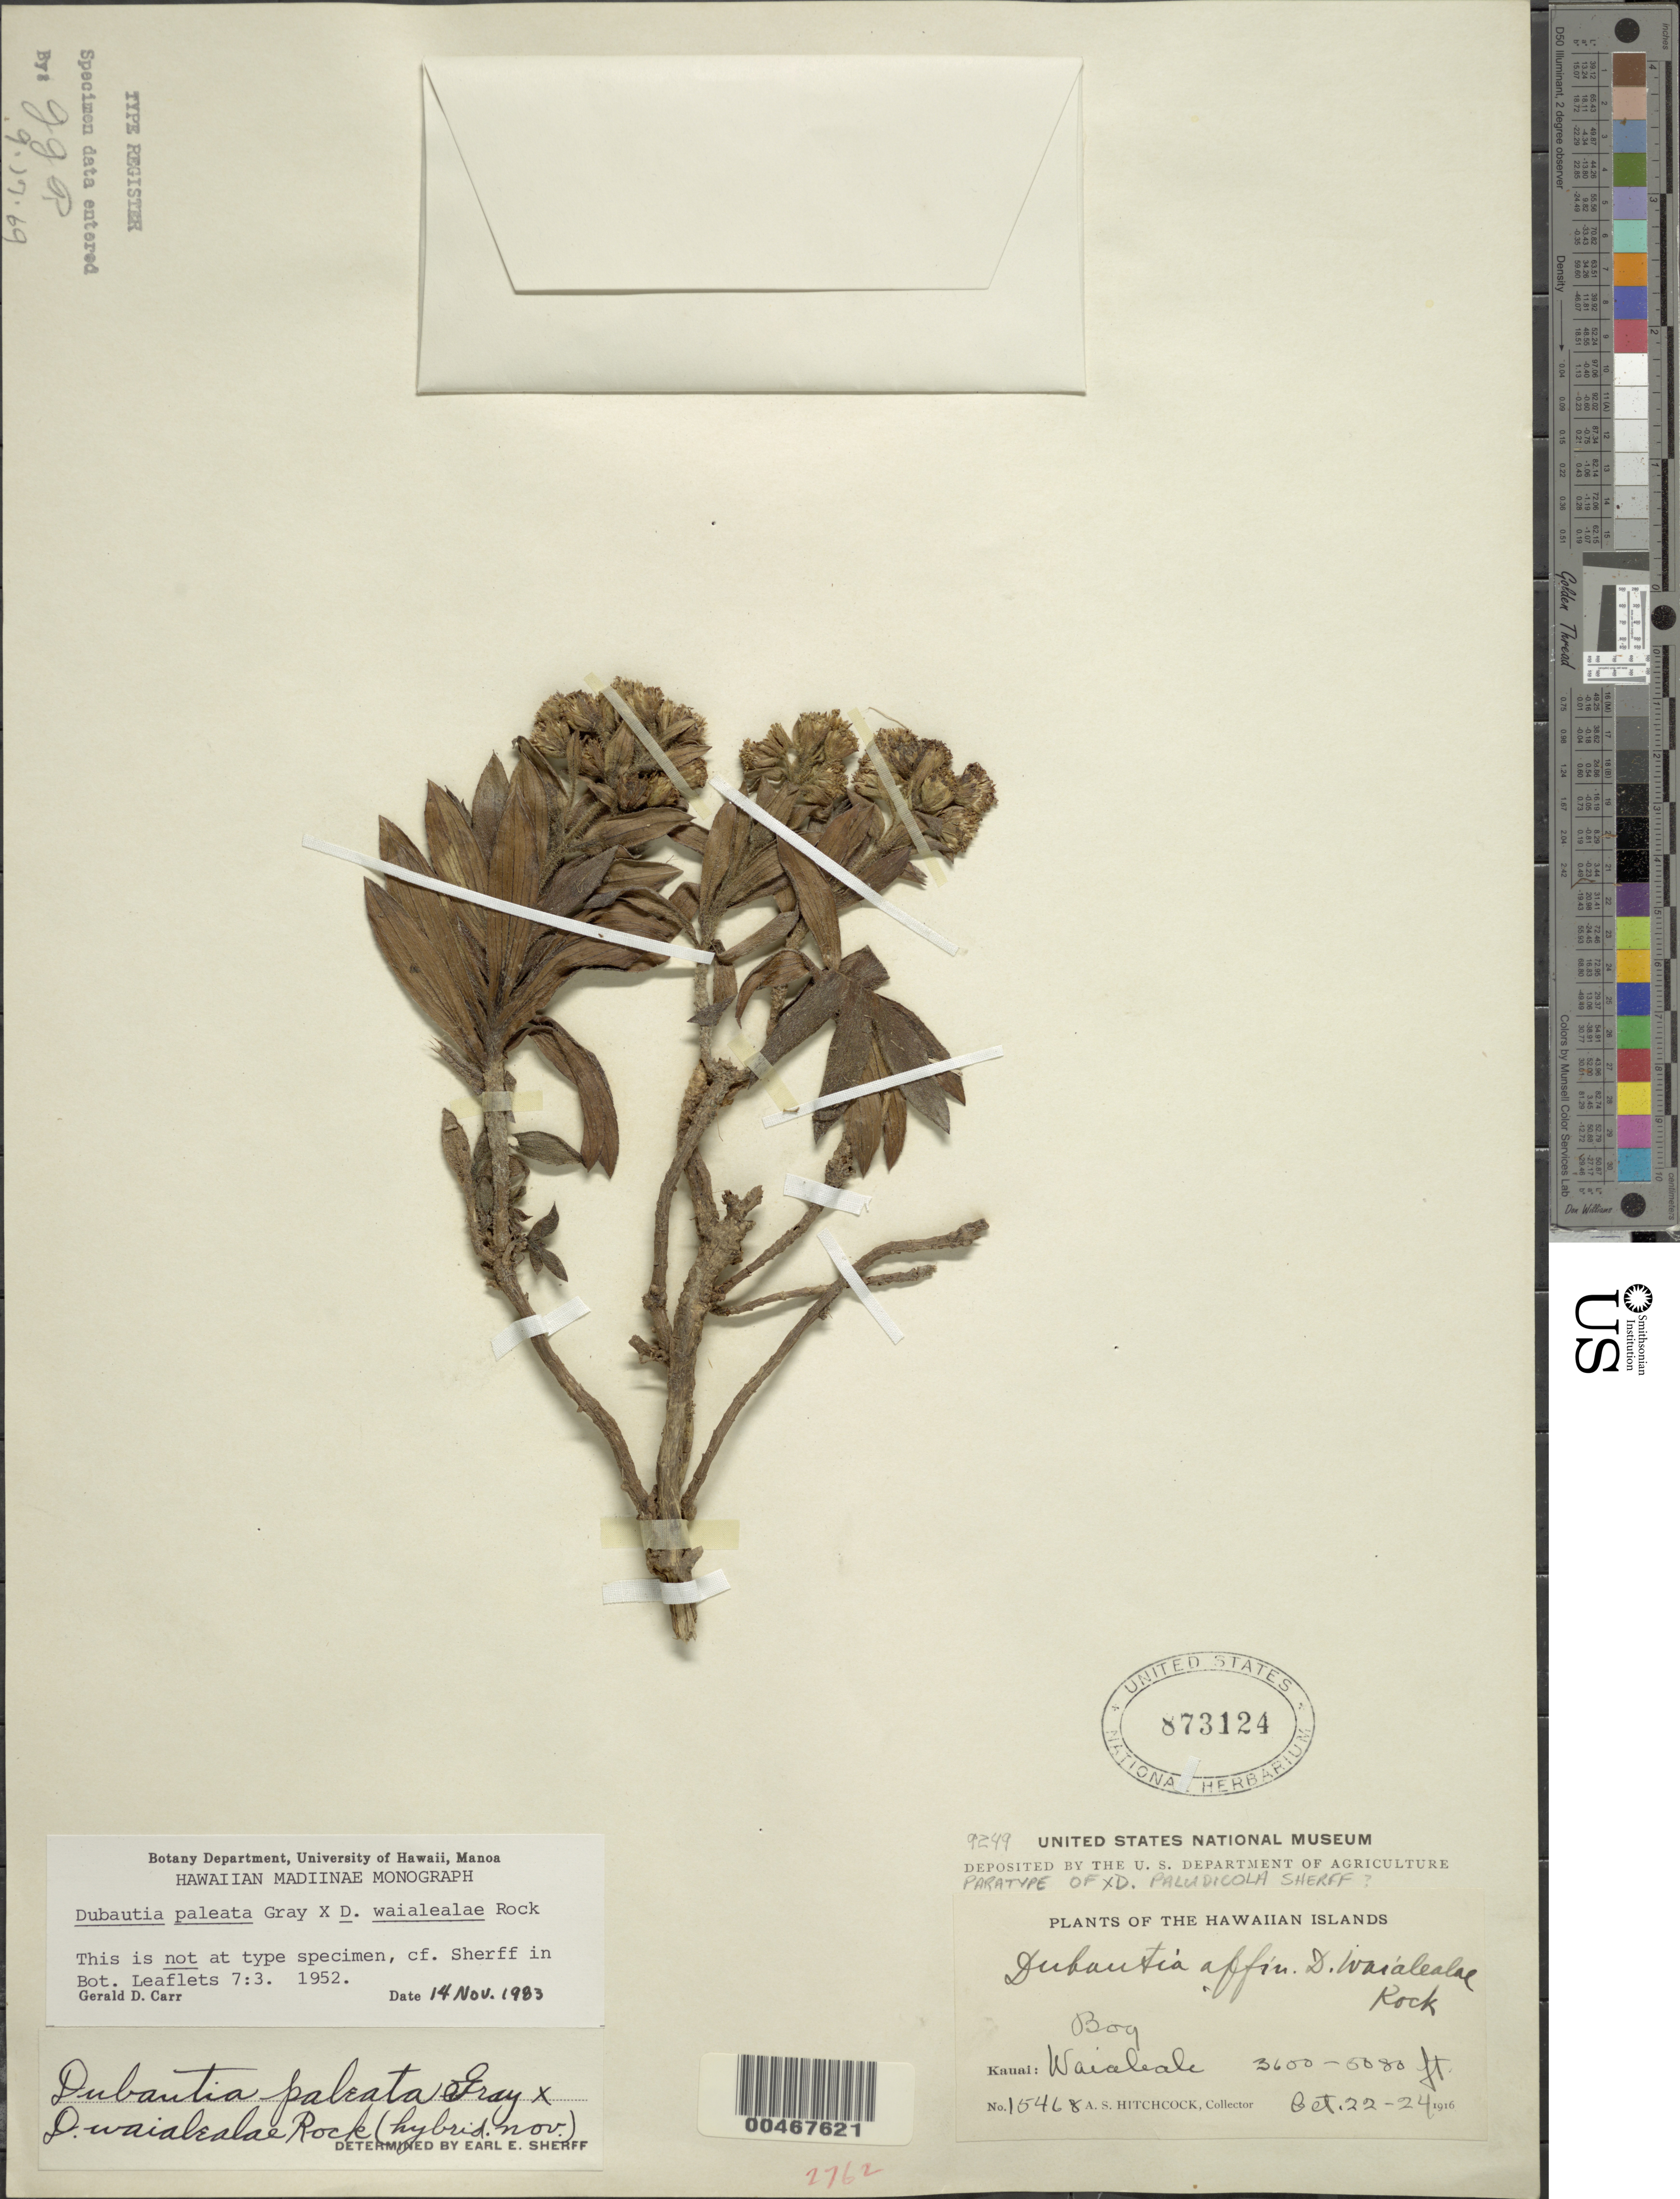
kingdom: Plantae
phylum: Tracheophyta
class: Magnoliopsida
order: Asterales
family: Asteraceae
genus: Dubautia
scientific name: Dubautia paleata x D. waialealae Rock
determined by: Carr, G. D.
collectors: A. S. Hitchcock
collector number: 15468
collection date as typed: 22 Oct 1916 to 24 Oct 1916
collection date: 1916-10-22/1916-10-24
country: United States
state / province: Hawaii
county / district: Kauai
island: Kaua'i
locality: Waialeale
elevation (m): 1097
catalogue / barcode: US 873124